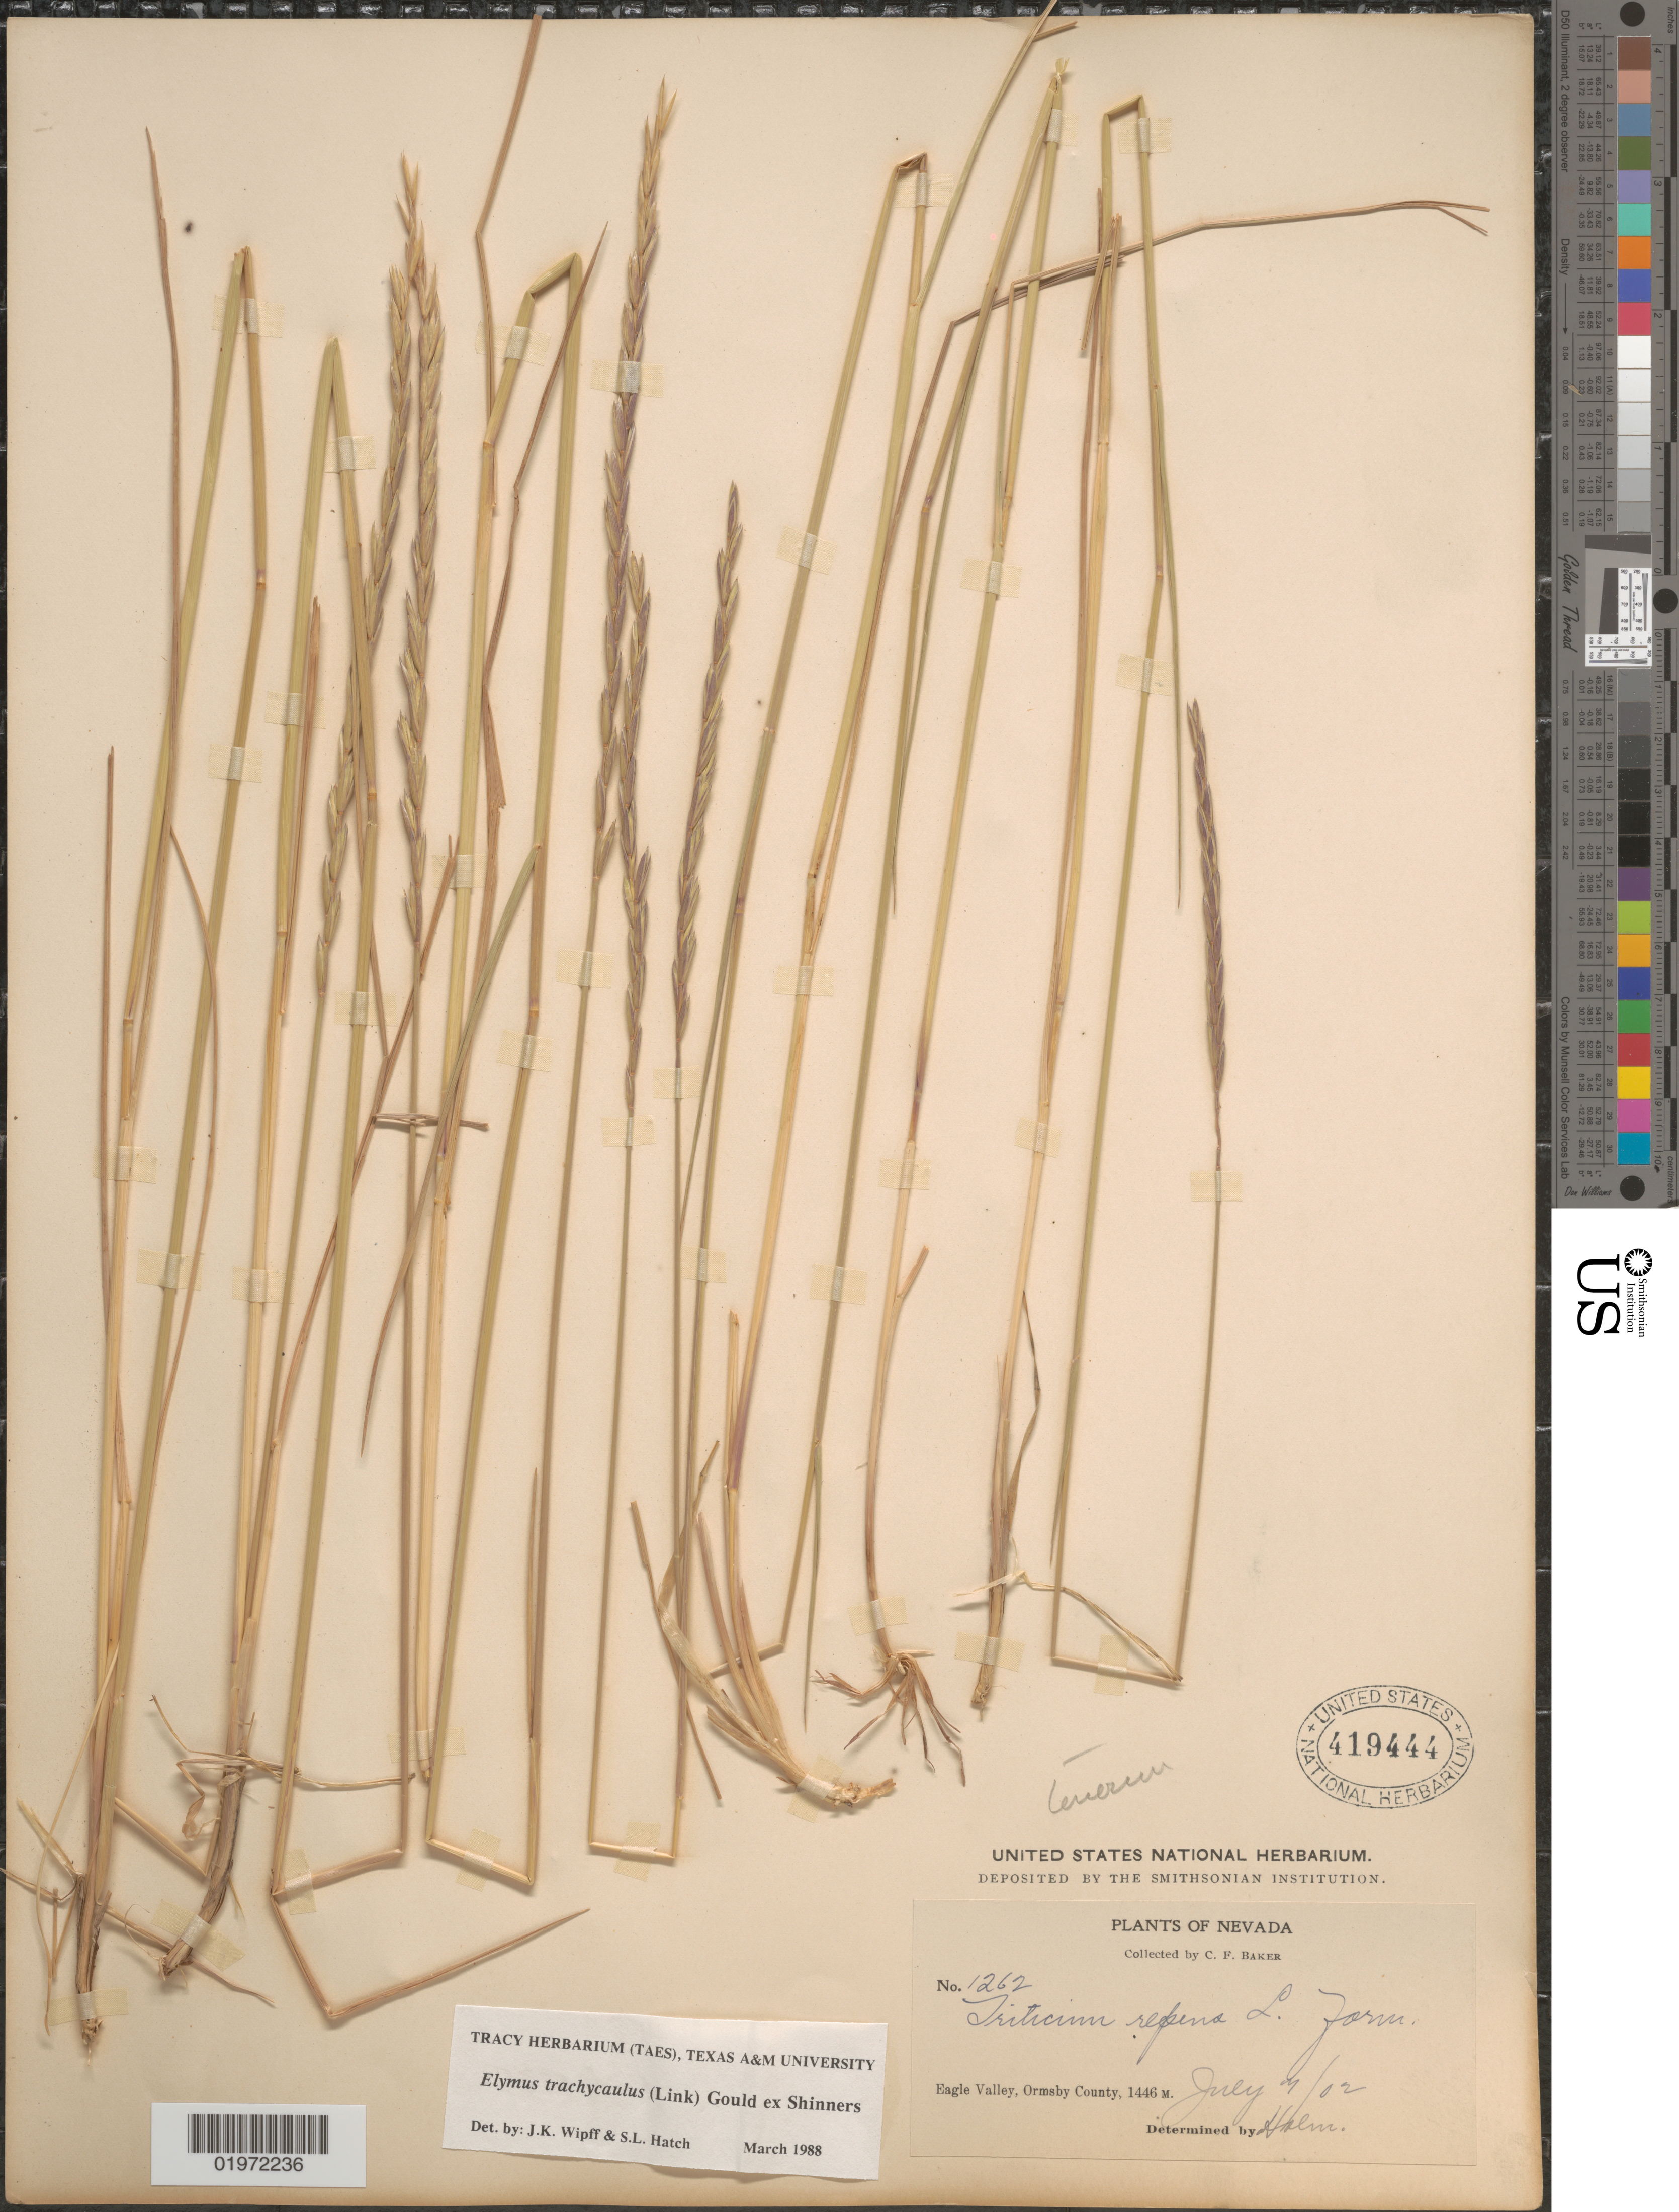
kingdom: Plantae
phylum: Tracheophyta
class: Liliopsida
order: Poales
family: Poaceae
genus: Elymus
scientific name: Elymus trachycaulus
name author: (Link) Gould ex Shinners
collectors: C. F. Baker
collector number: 1262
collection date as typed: Transcribed d/m/y: 7/7/2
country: United States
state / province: Nevada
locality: Eagle Valley, Ormsby County.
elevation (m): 1446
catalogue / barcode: US 419444